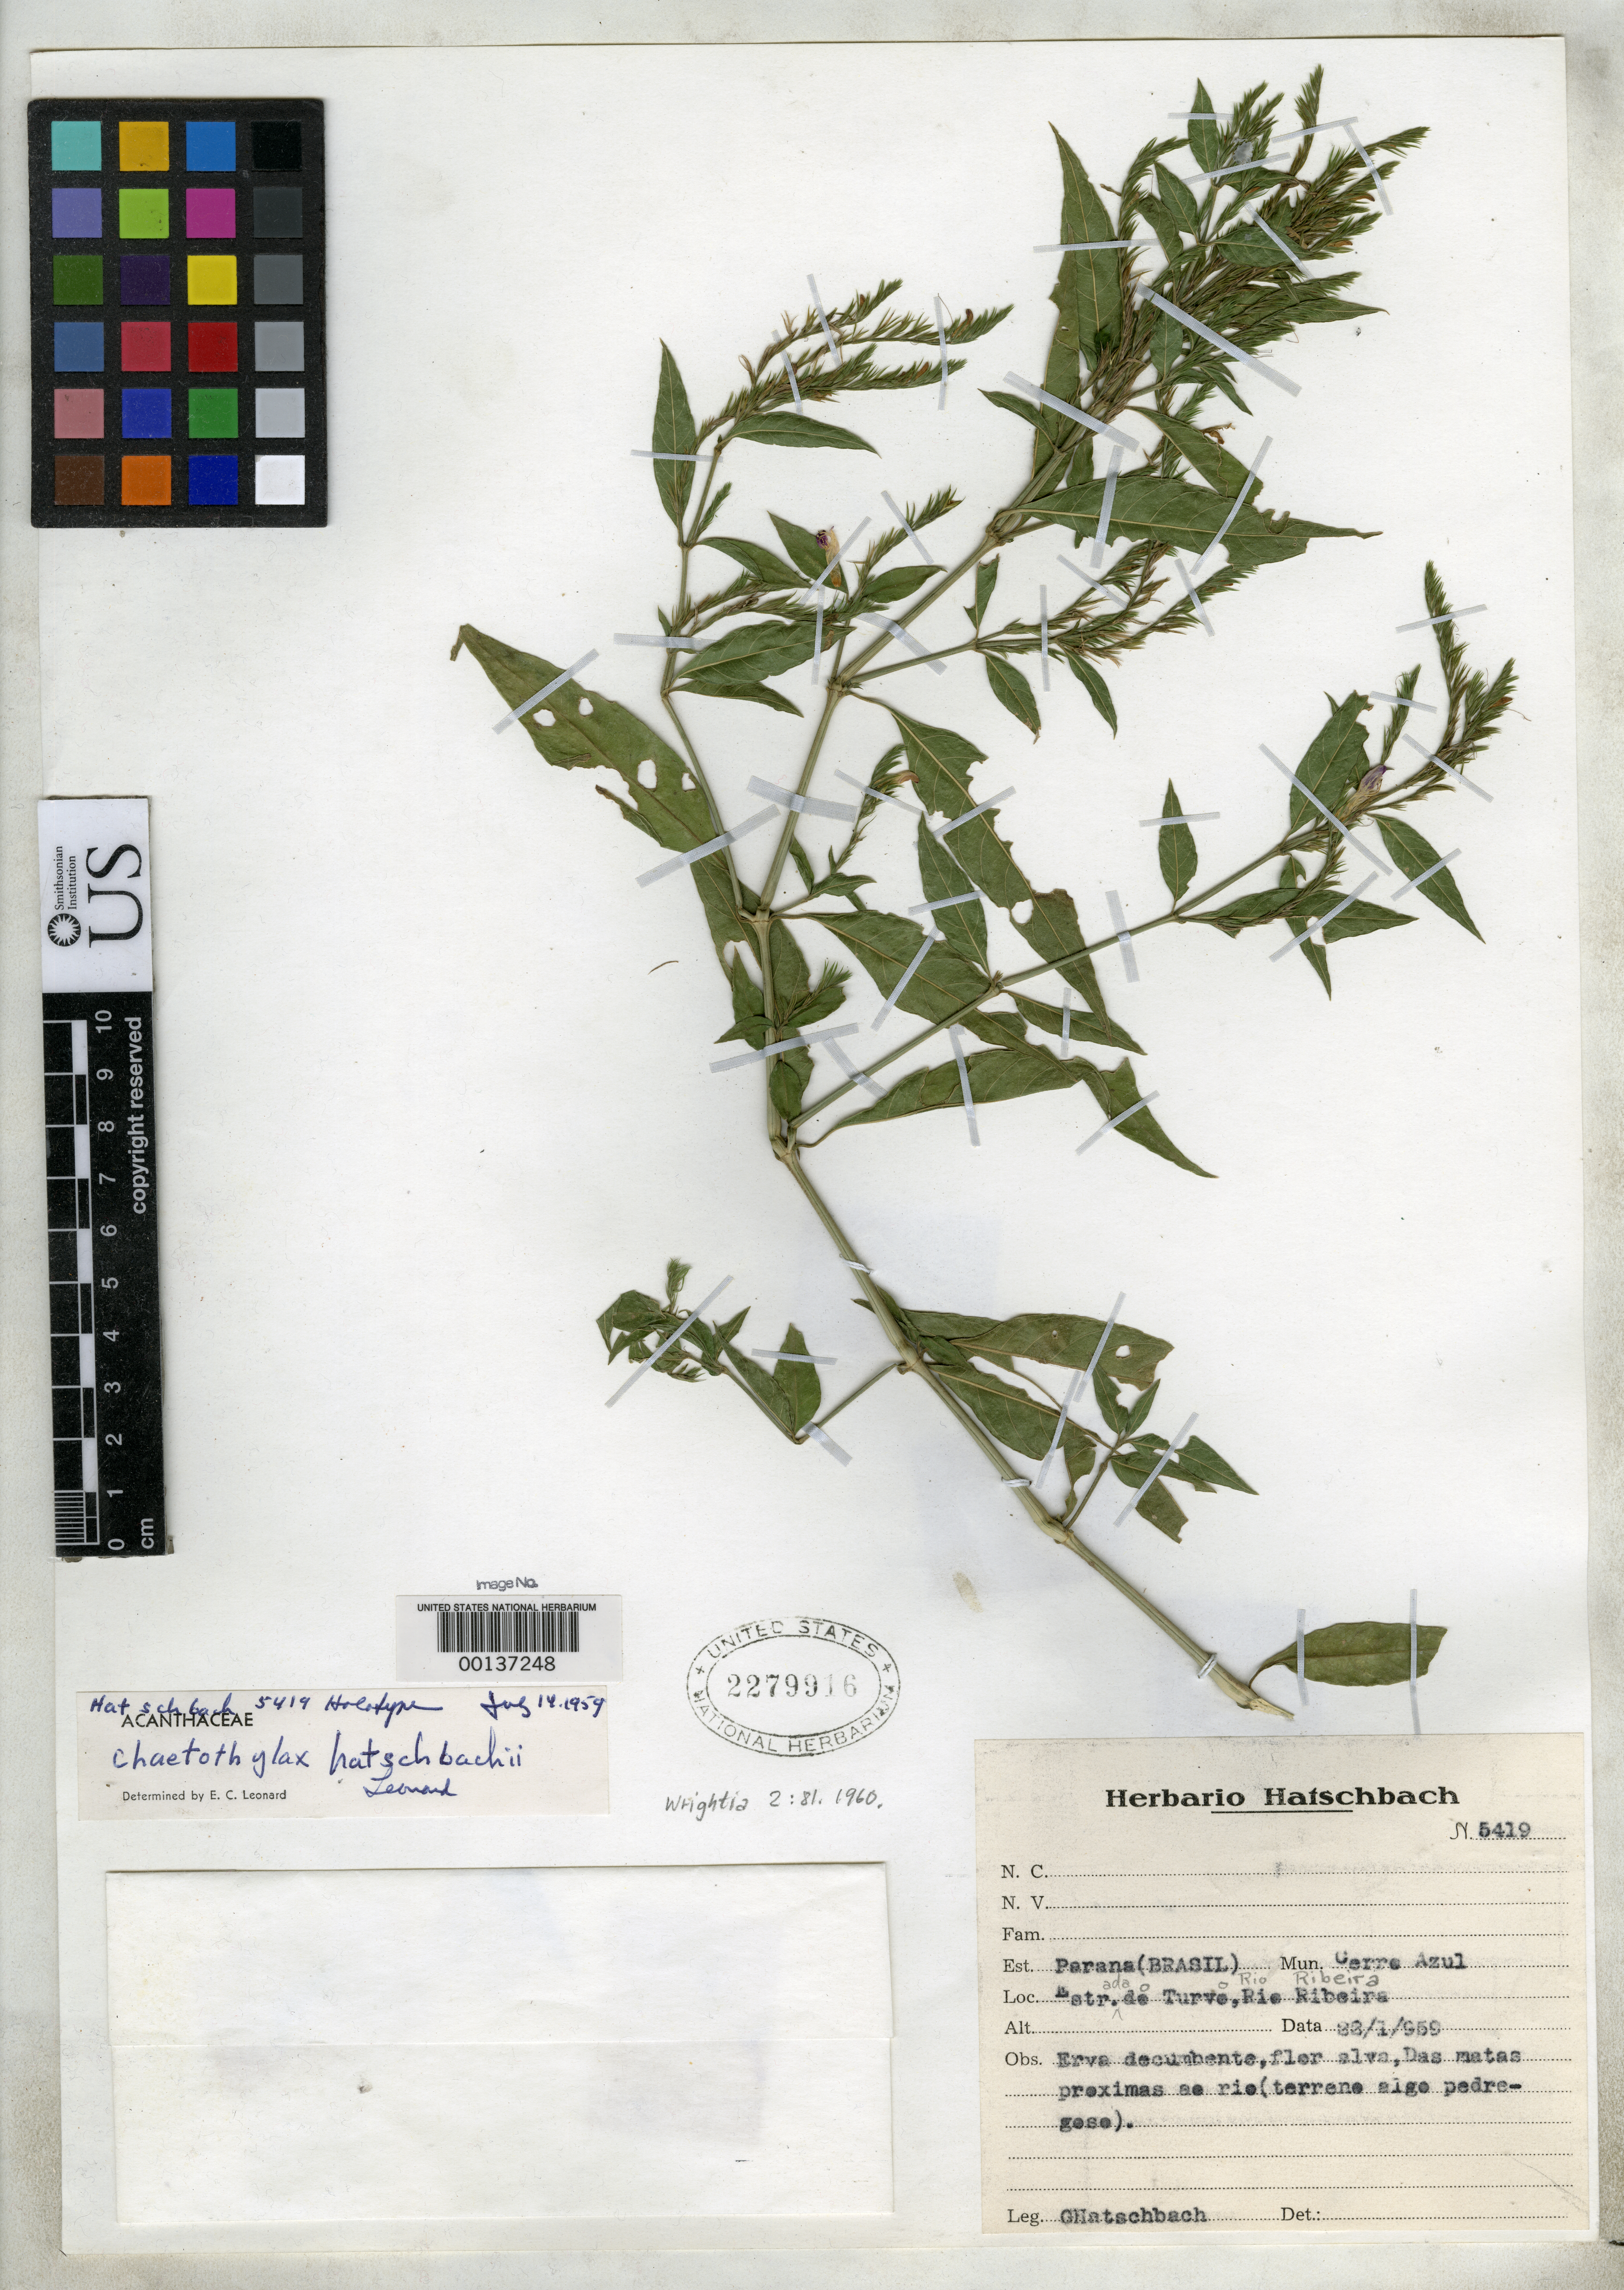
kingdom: Plantae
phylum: Tracheophyta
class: Magnoliopsida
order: Lamiales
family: Acanthaceae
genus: Chaetothylax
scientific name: Chaetothylax hatschbachii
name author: Leonard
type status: Holotype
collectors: G. Hatschbach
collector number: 5419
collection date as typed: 22 Jan 1959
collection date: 1959-01-22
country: Brazil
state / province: Paraná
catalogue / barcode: US 2279916